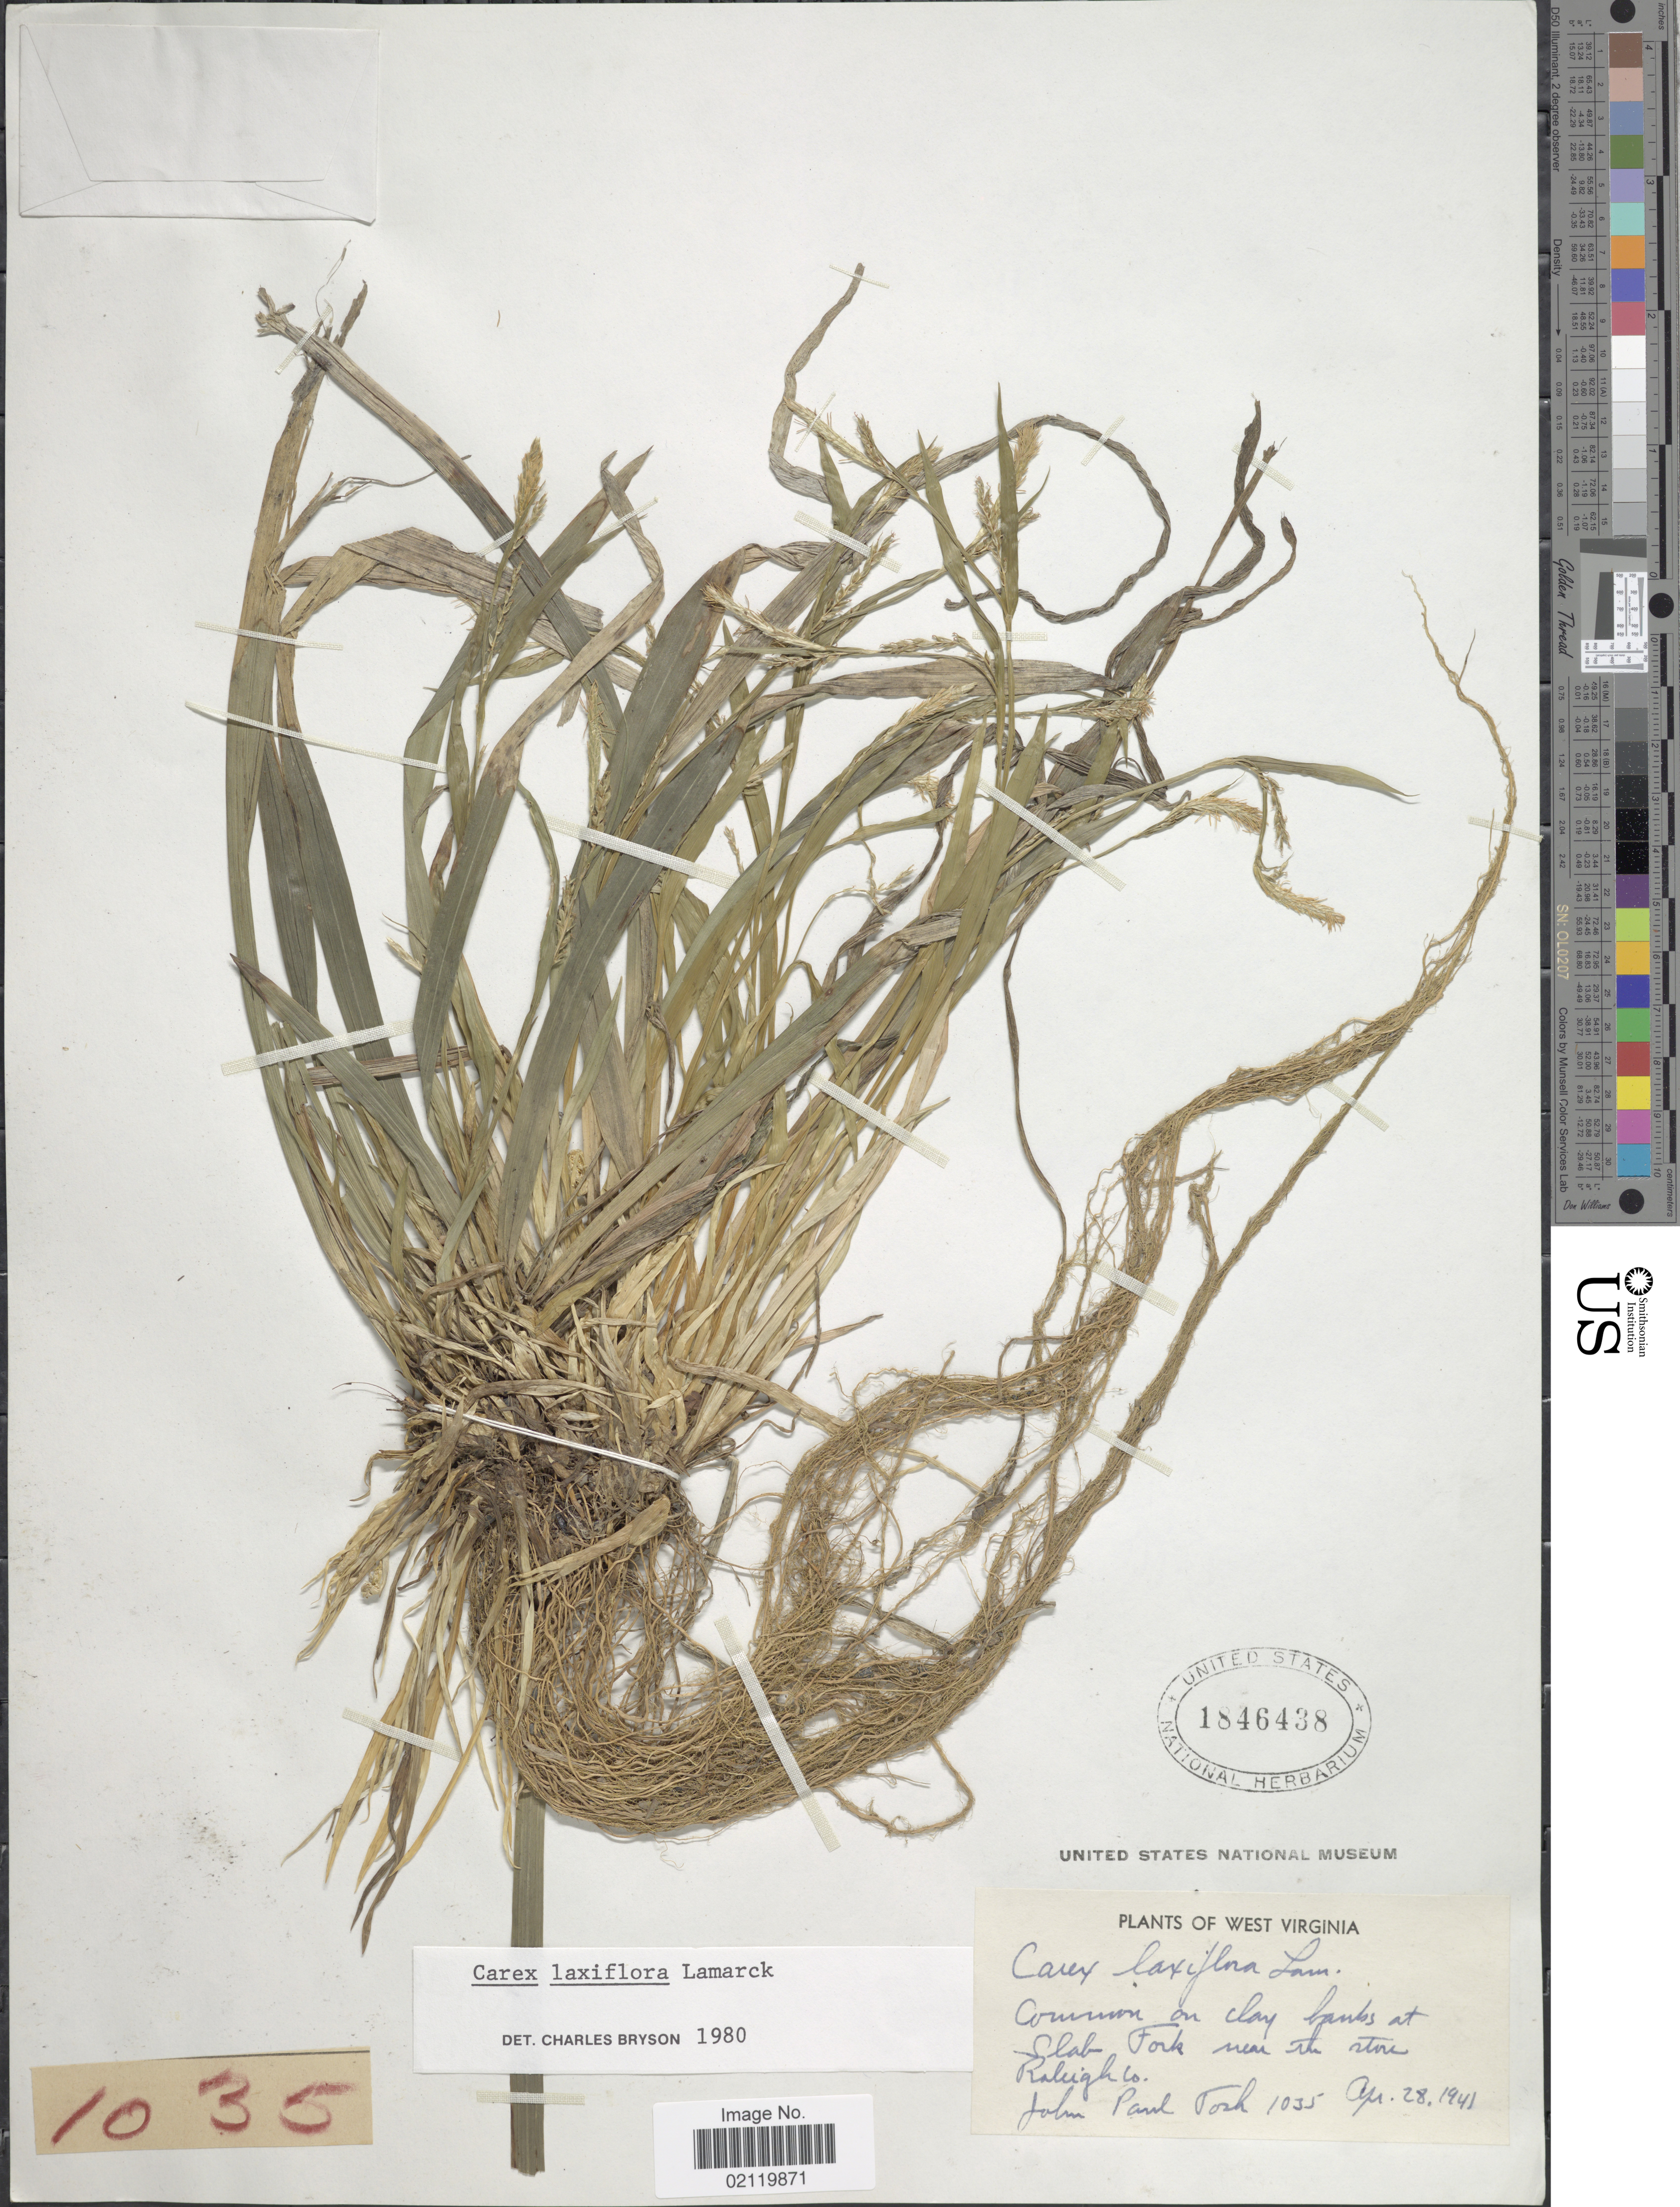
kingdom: Plantae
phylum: Tracheophyta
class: Liliopsida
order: Poales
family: Cyperaceae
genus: Carex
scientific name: Carex laxiflora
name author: Lam.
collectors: J. Tosh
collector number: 1035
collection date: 1941-04-28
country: United States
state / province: West Virginia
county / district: Raleigh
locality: On clay banks at Slab Fork near the store Raleigh Co.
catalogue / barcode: US 1846438